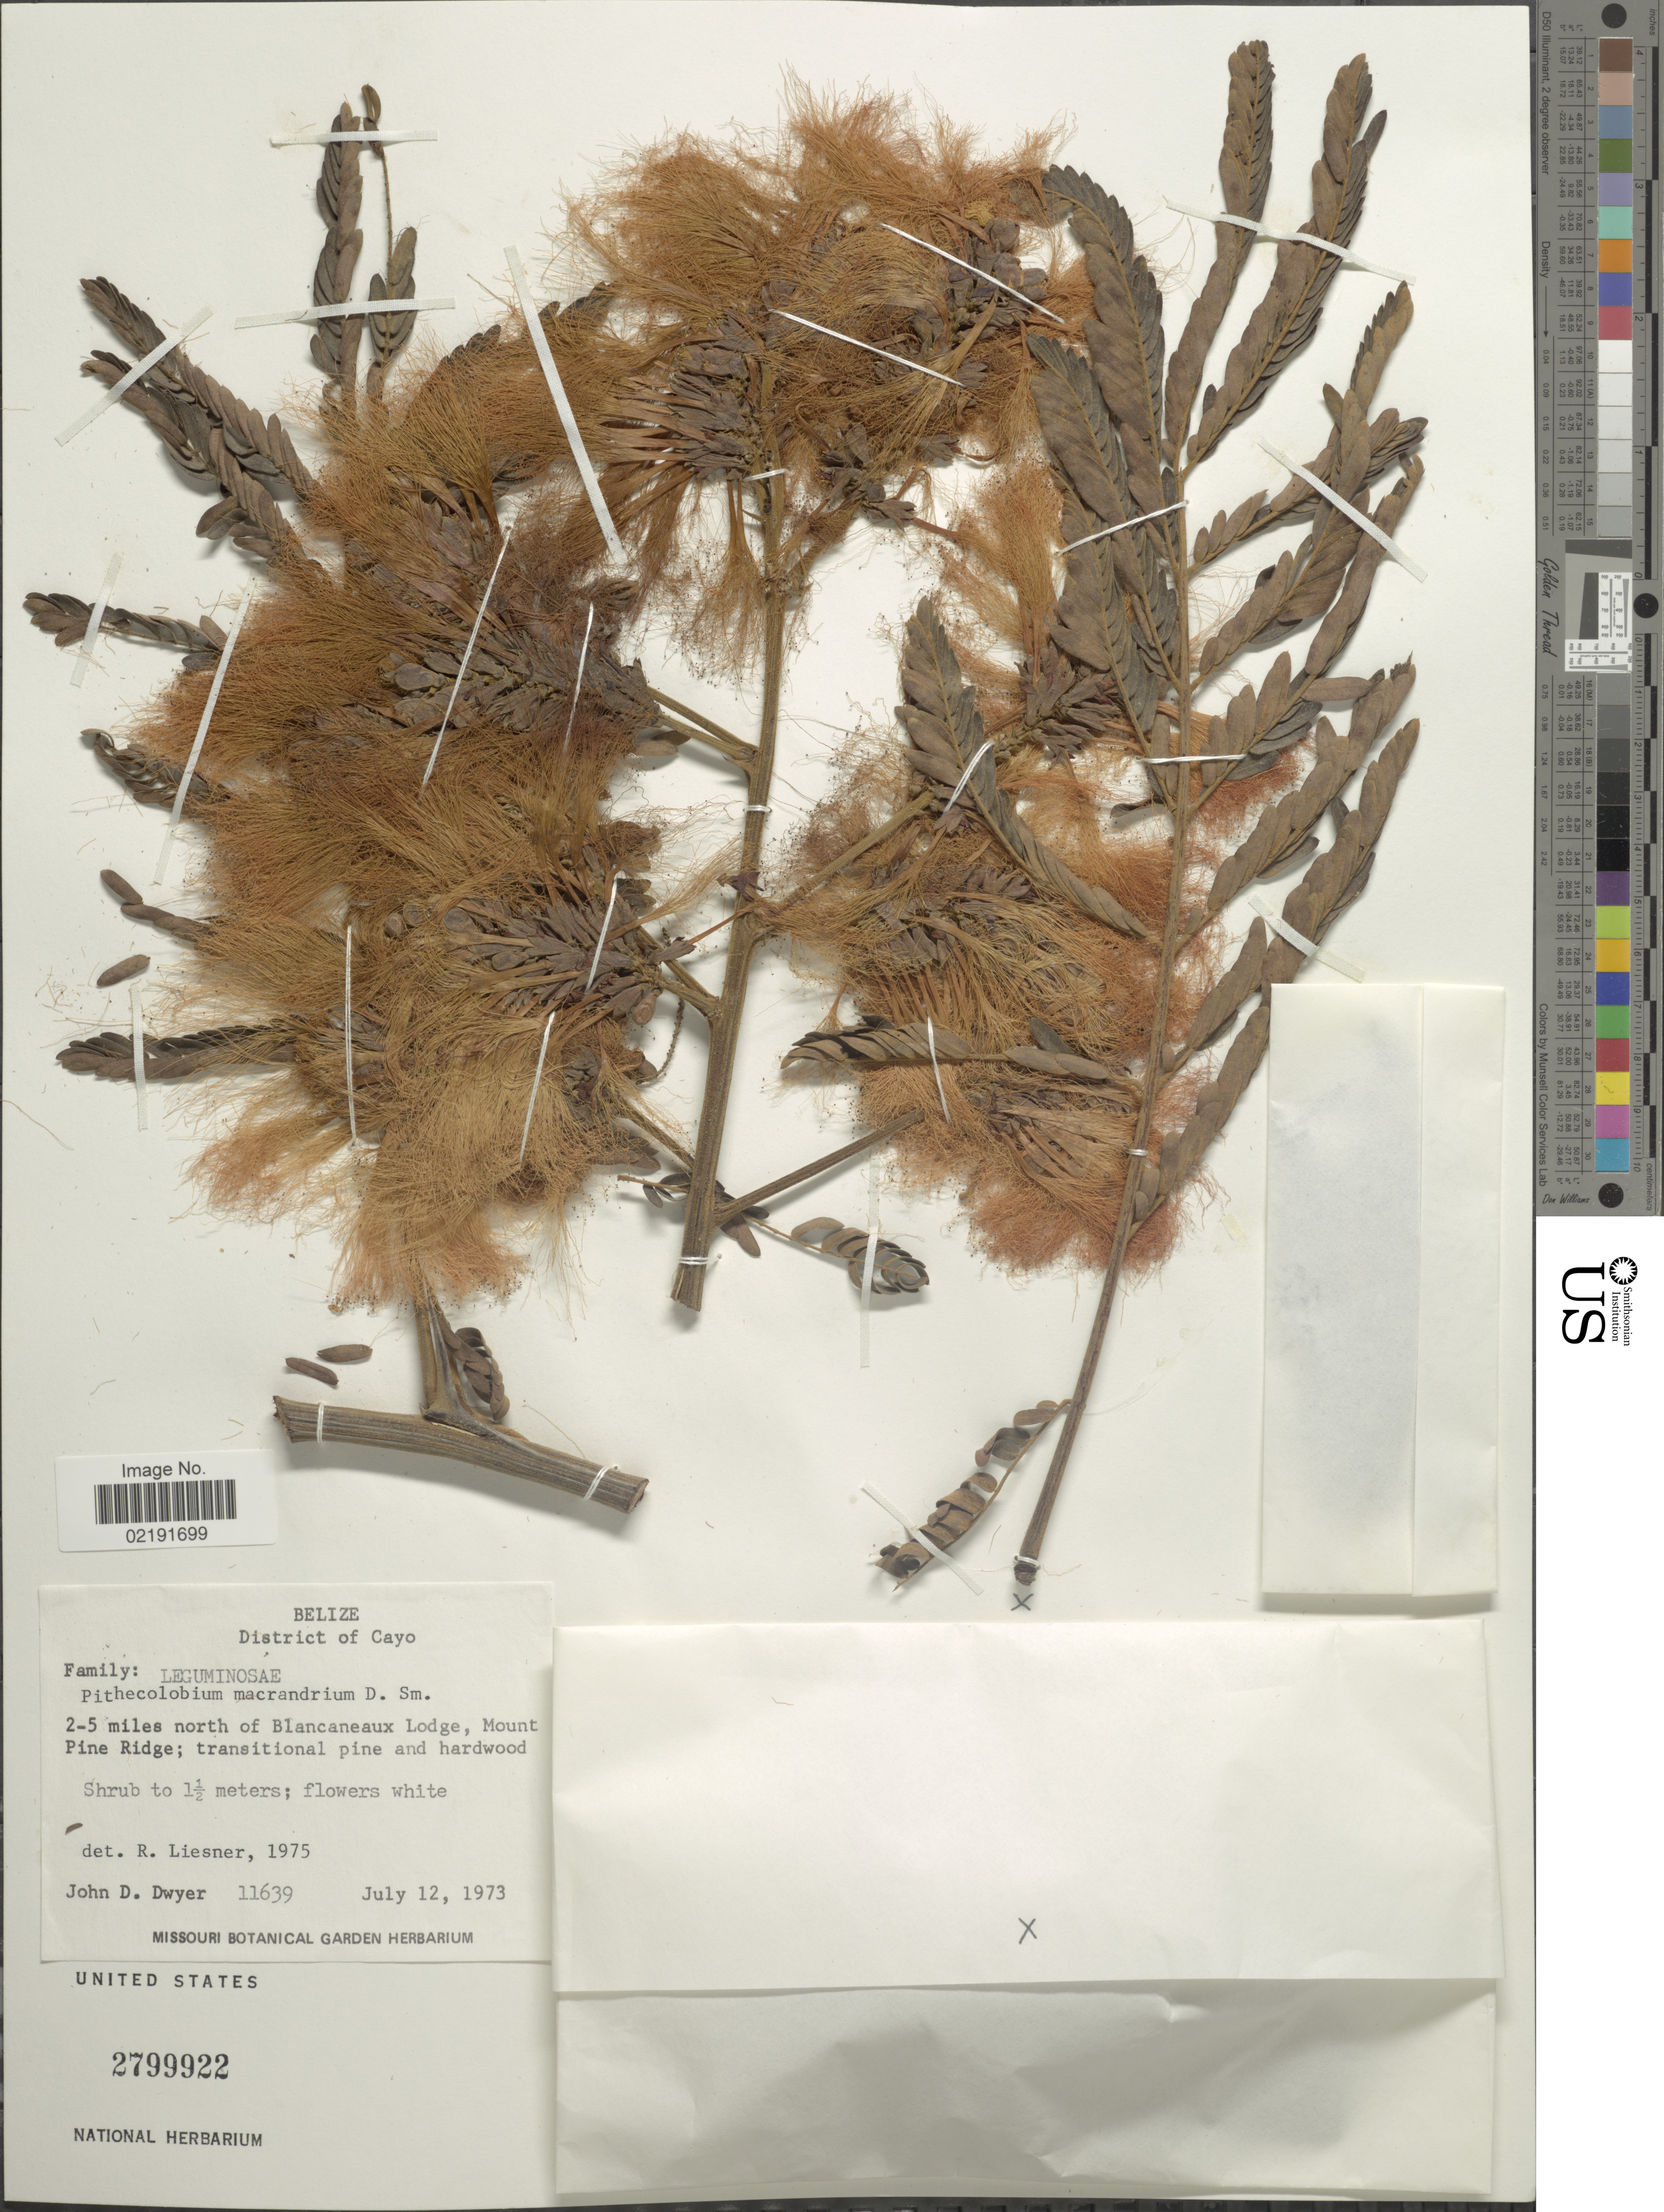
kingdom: Plantae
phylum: Tracheophyta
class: Magnoliopsida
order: Fabales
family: Fabaceae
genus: Pithecellobium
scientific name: Pithecellobium macrandrium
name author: Donn. Sm.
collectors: J. D. Dwyer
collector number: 11639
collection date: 1973-07-12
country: Belize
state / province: Cayo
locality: District of Cayo. 2-5 miles north of Blancaneaux Lodge, Mount Pien Ridge; transitional pine and hardwood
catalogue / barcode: US 2799922